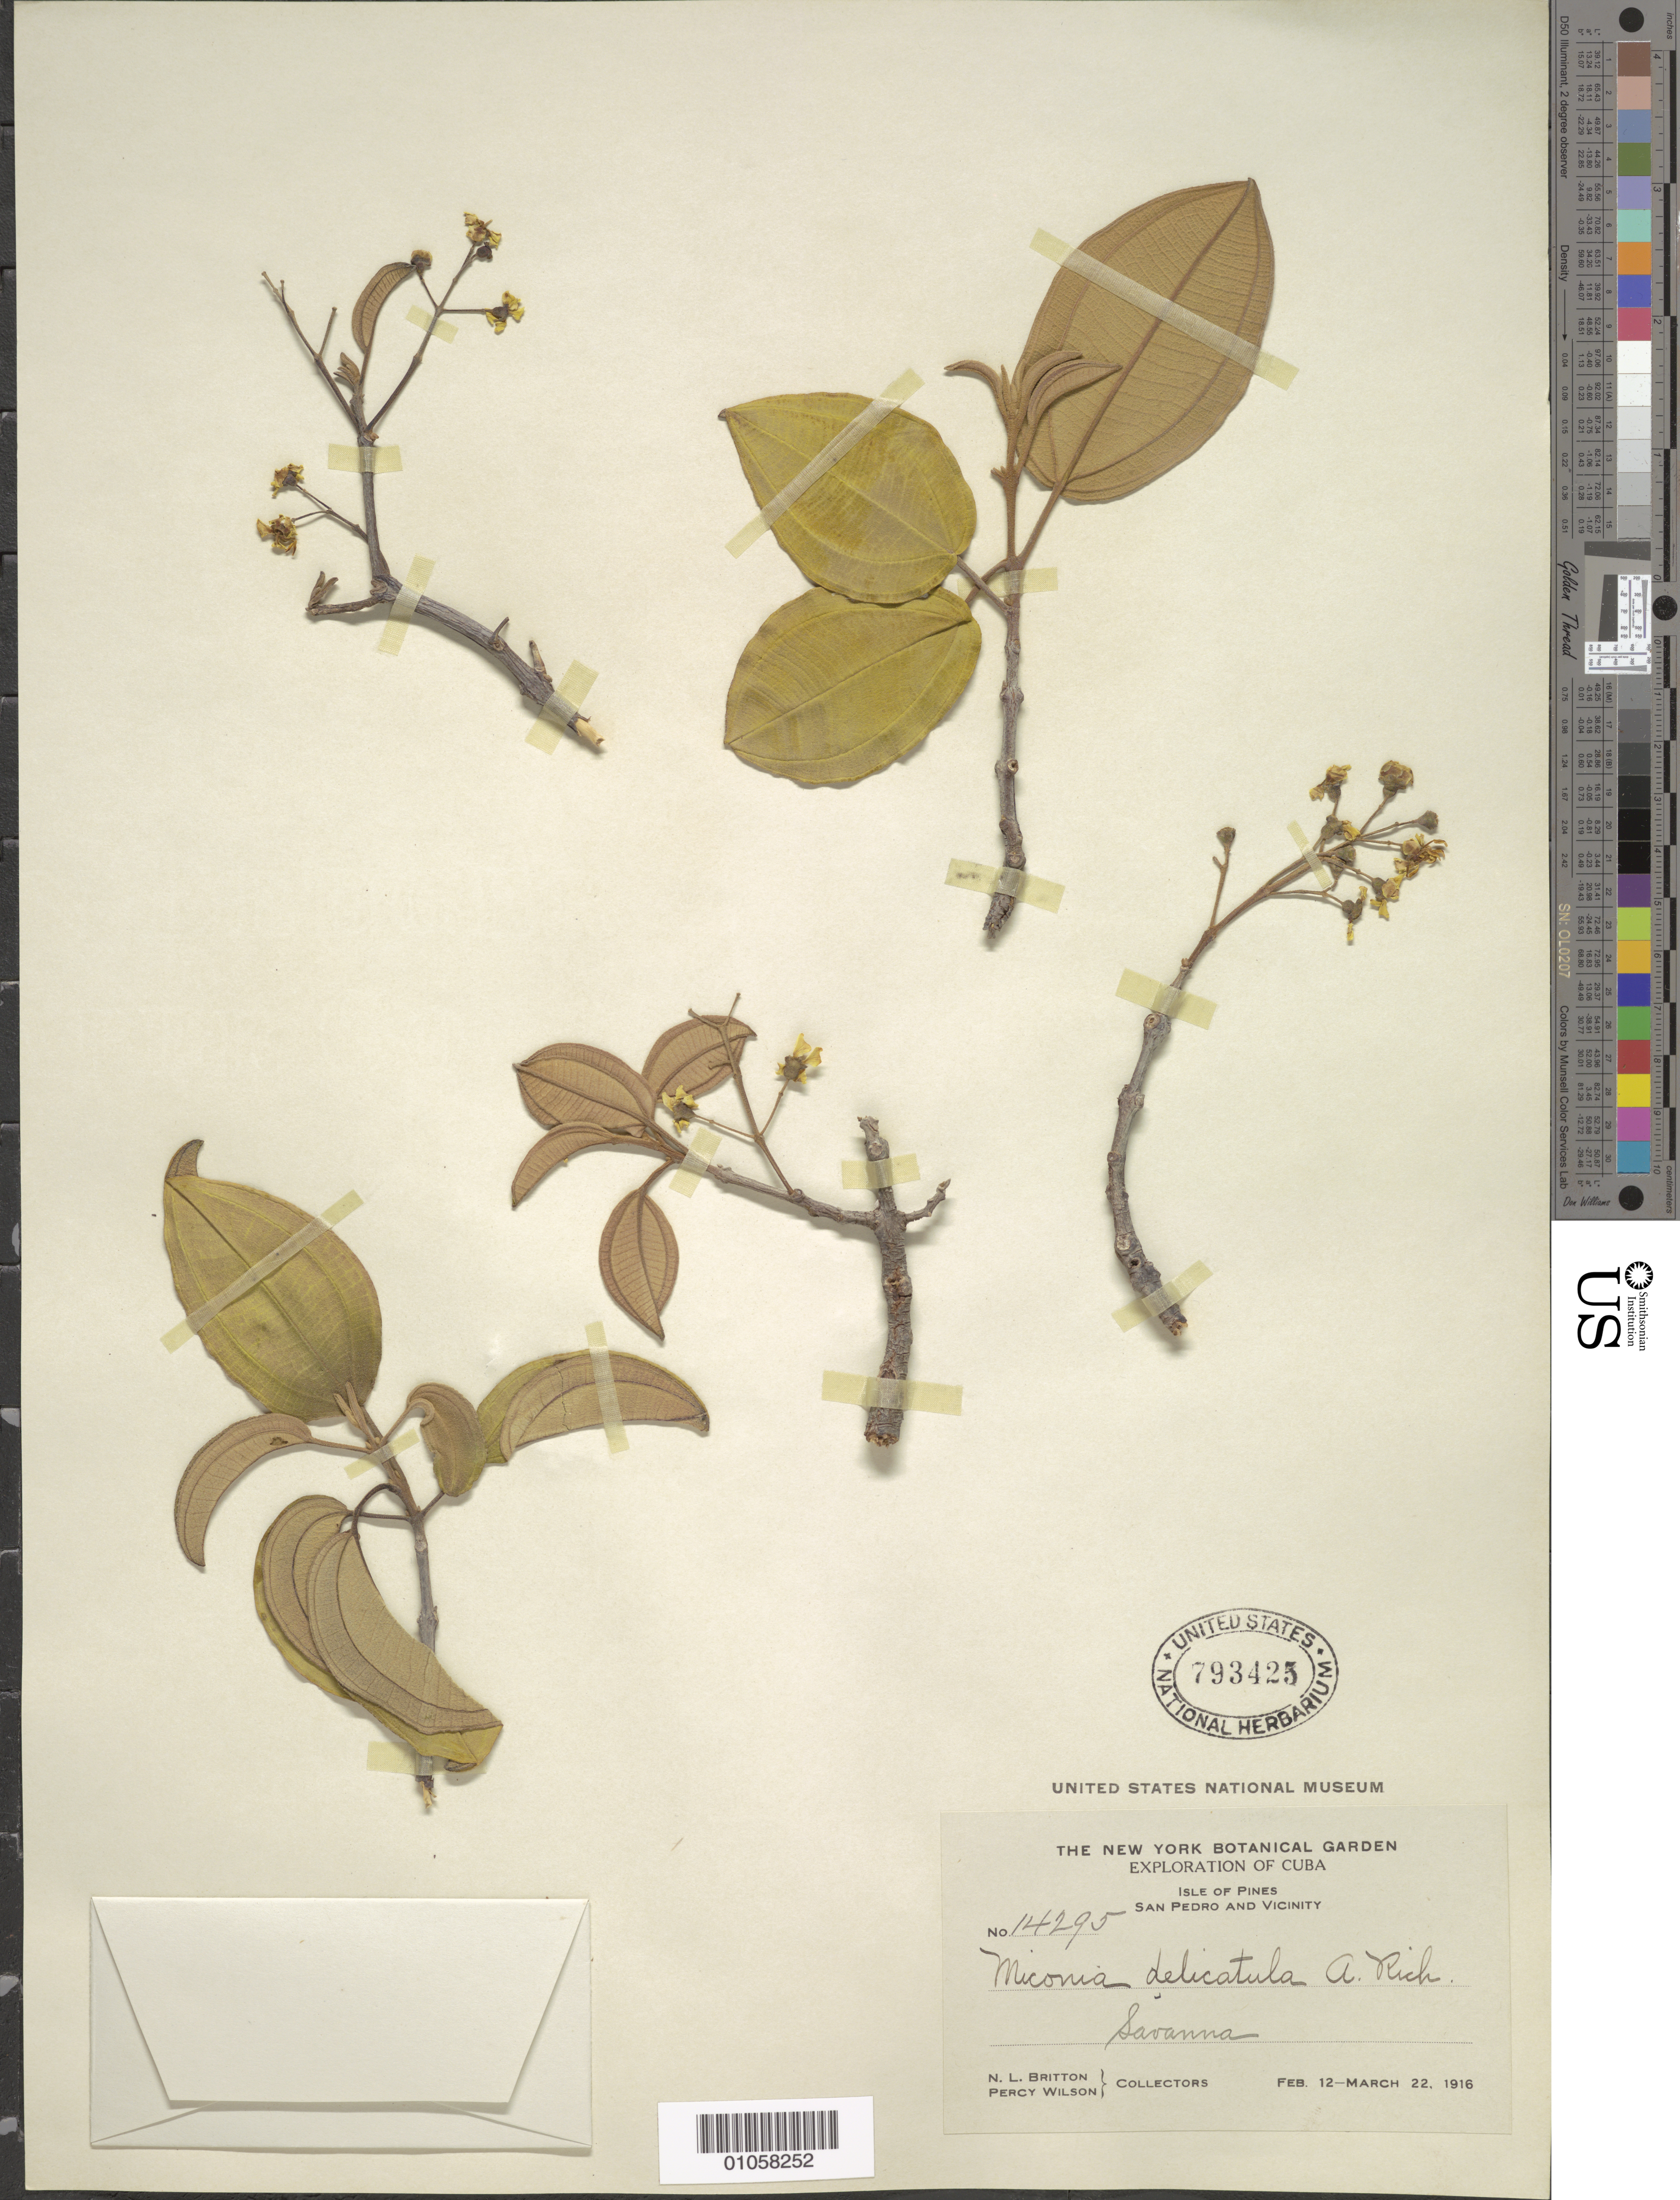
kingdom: Plantae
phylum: Tracheophyta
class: Magnoliopsida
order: Myrtales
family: Melastomataceae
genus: Miconia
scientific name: Miconia delicatula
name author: A. Rich.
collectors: N. Britton, E. G. Britton & P. Wilson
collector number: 14295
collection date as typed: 12 Feb 1916 to 22 Mar 1916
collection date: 1916-02-12/1916-03-22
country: Cuba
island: Isla de la Juventud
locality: San Pedro and vicinity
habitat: Savanna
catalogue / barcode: US 793425